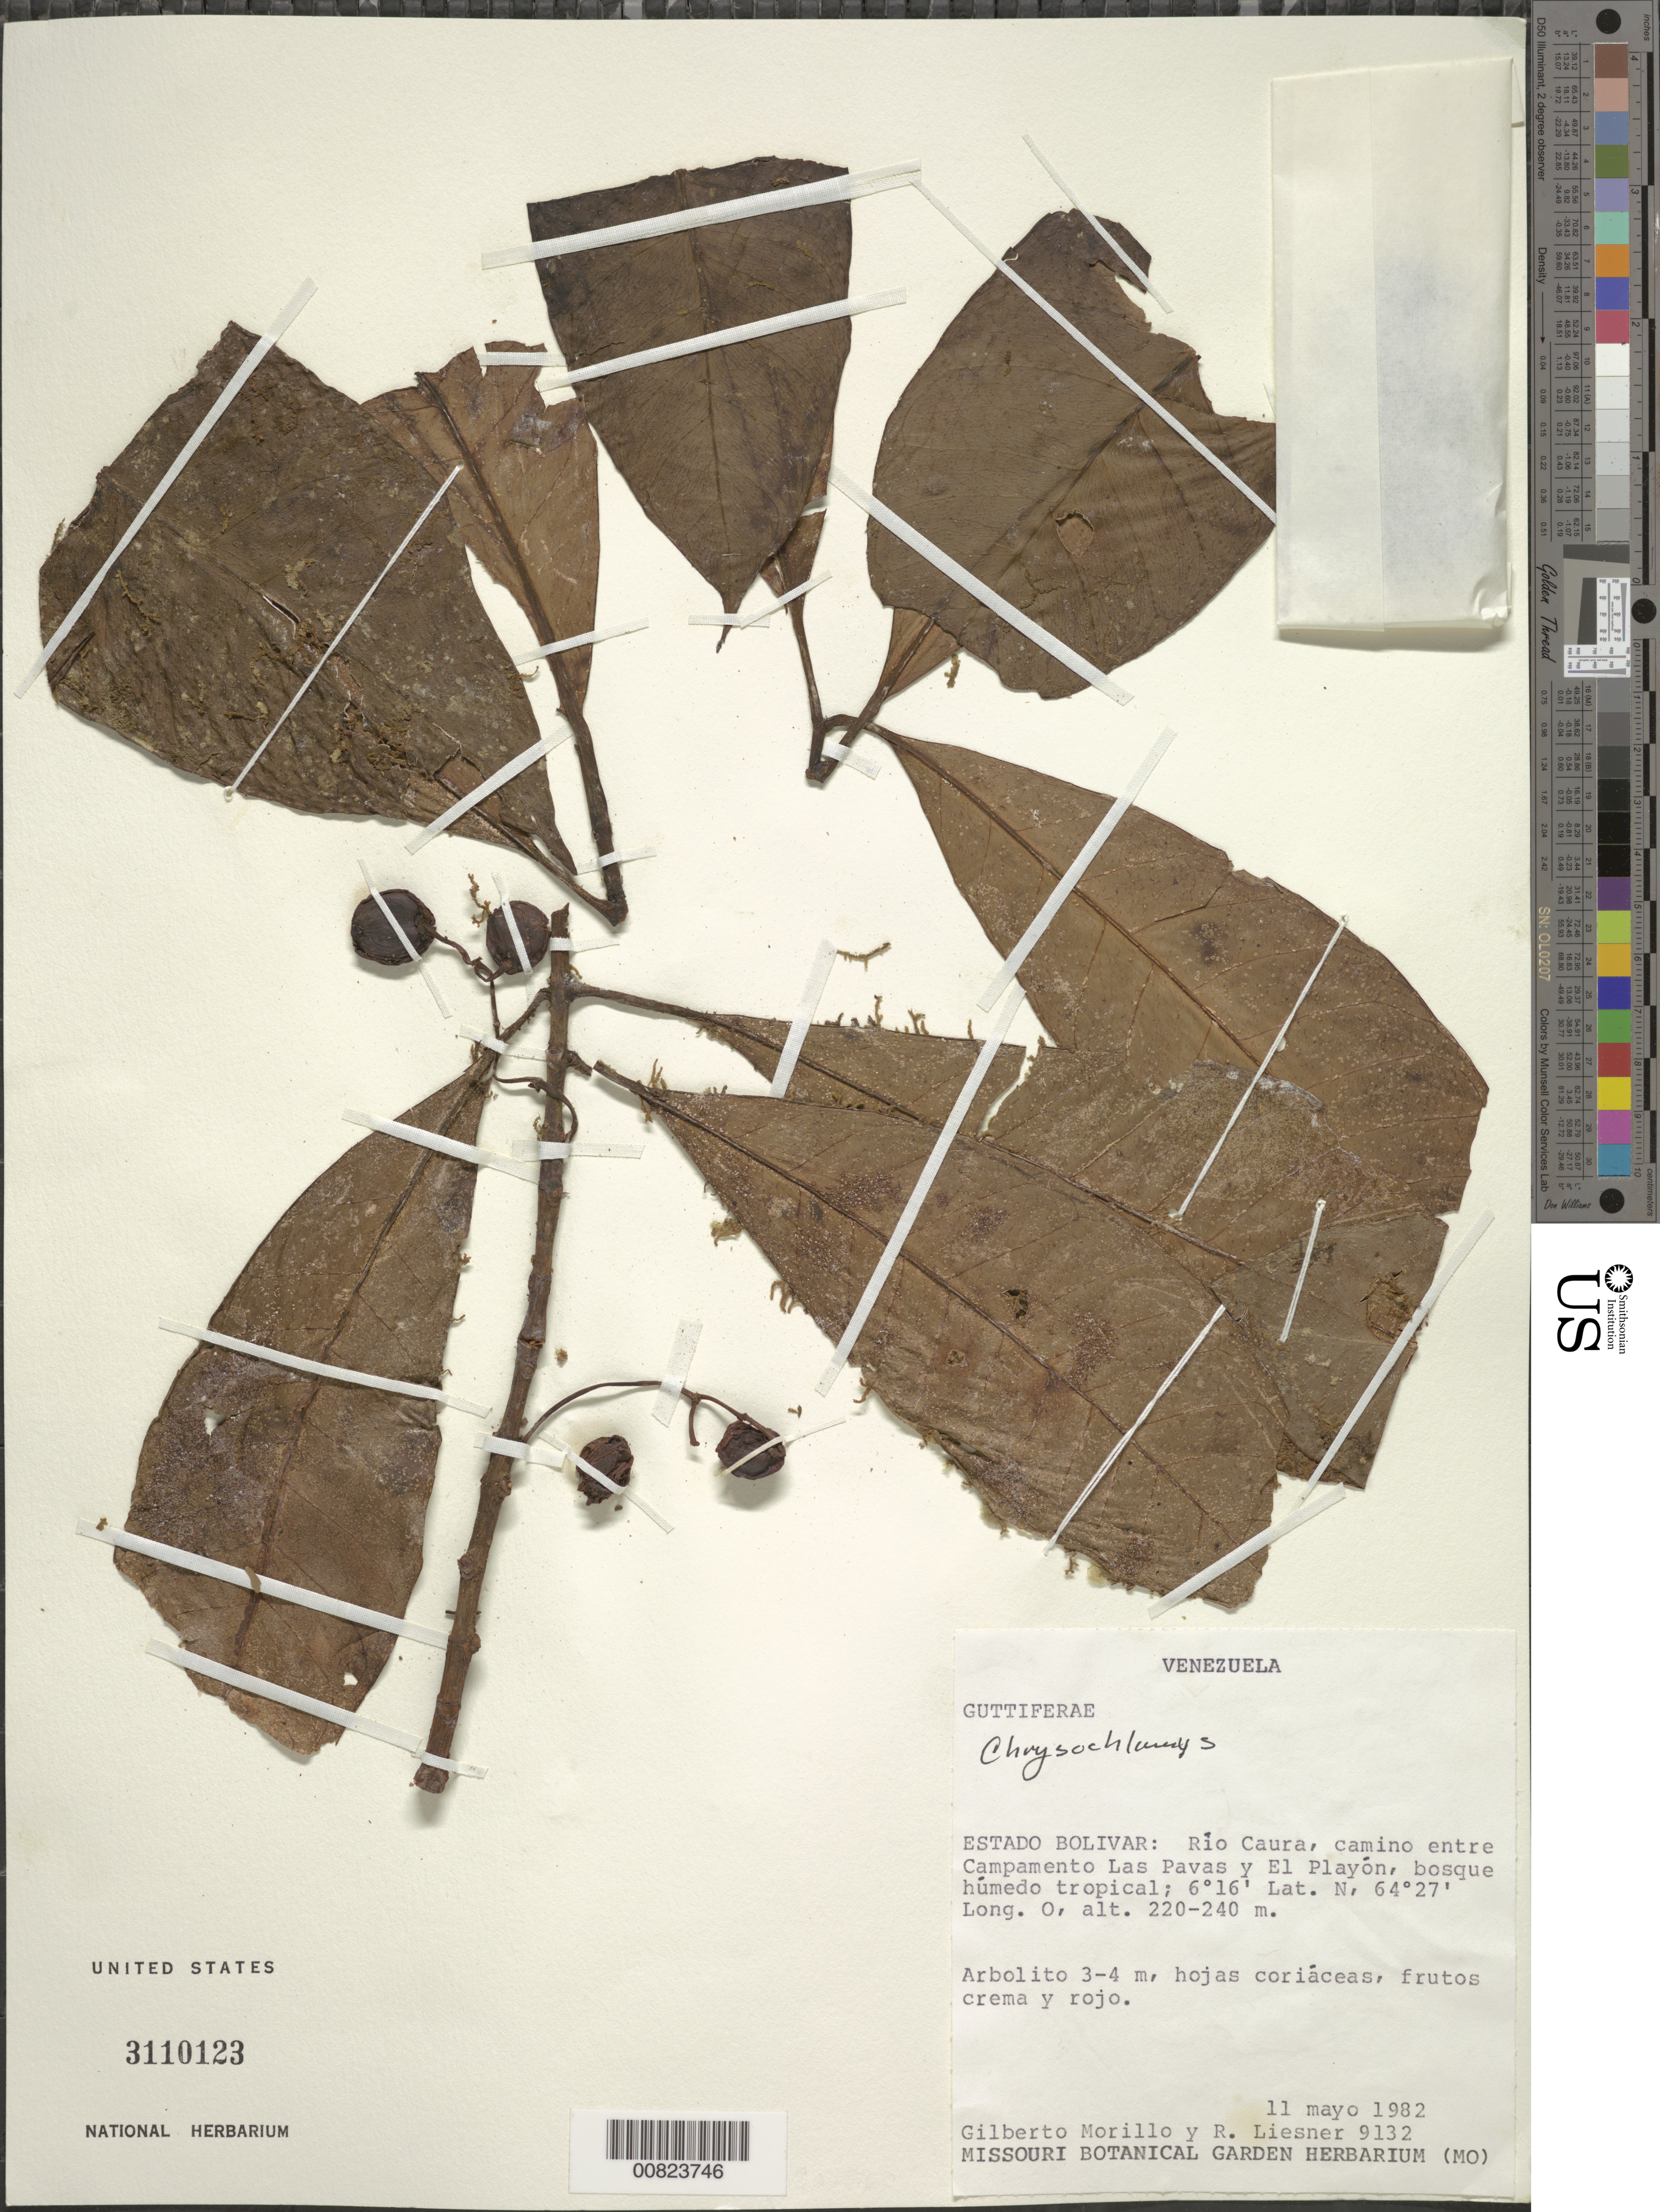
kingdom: Plantae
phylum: Tracheophyta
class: Magnoliopsida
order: Malpighiales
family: Clusiaceae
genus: Chrysochlamys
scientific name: Chrysochlamys sp.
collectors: G. Morillo & R. L. Liesner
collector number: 9132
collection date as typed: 10-May-82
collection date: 1982-05-10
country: Venezuela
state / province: Bolívar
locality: Rio Caura, camino entre Campamento Las Pavas y El Playon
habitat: Bosque humedo tropical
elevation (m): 220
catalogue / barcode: US 3110123